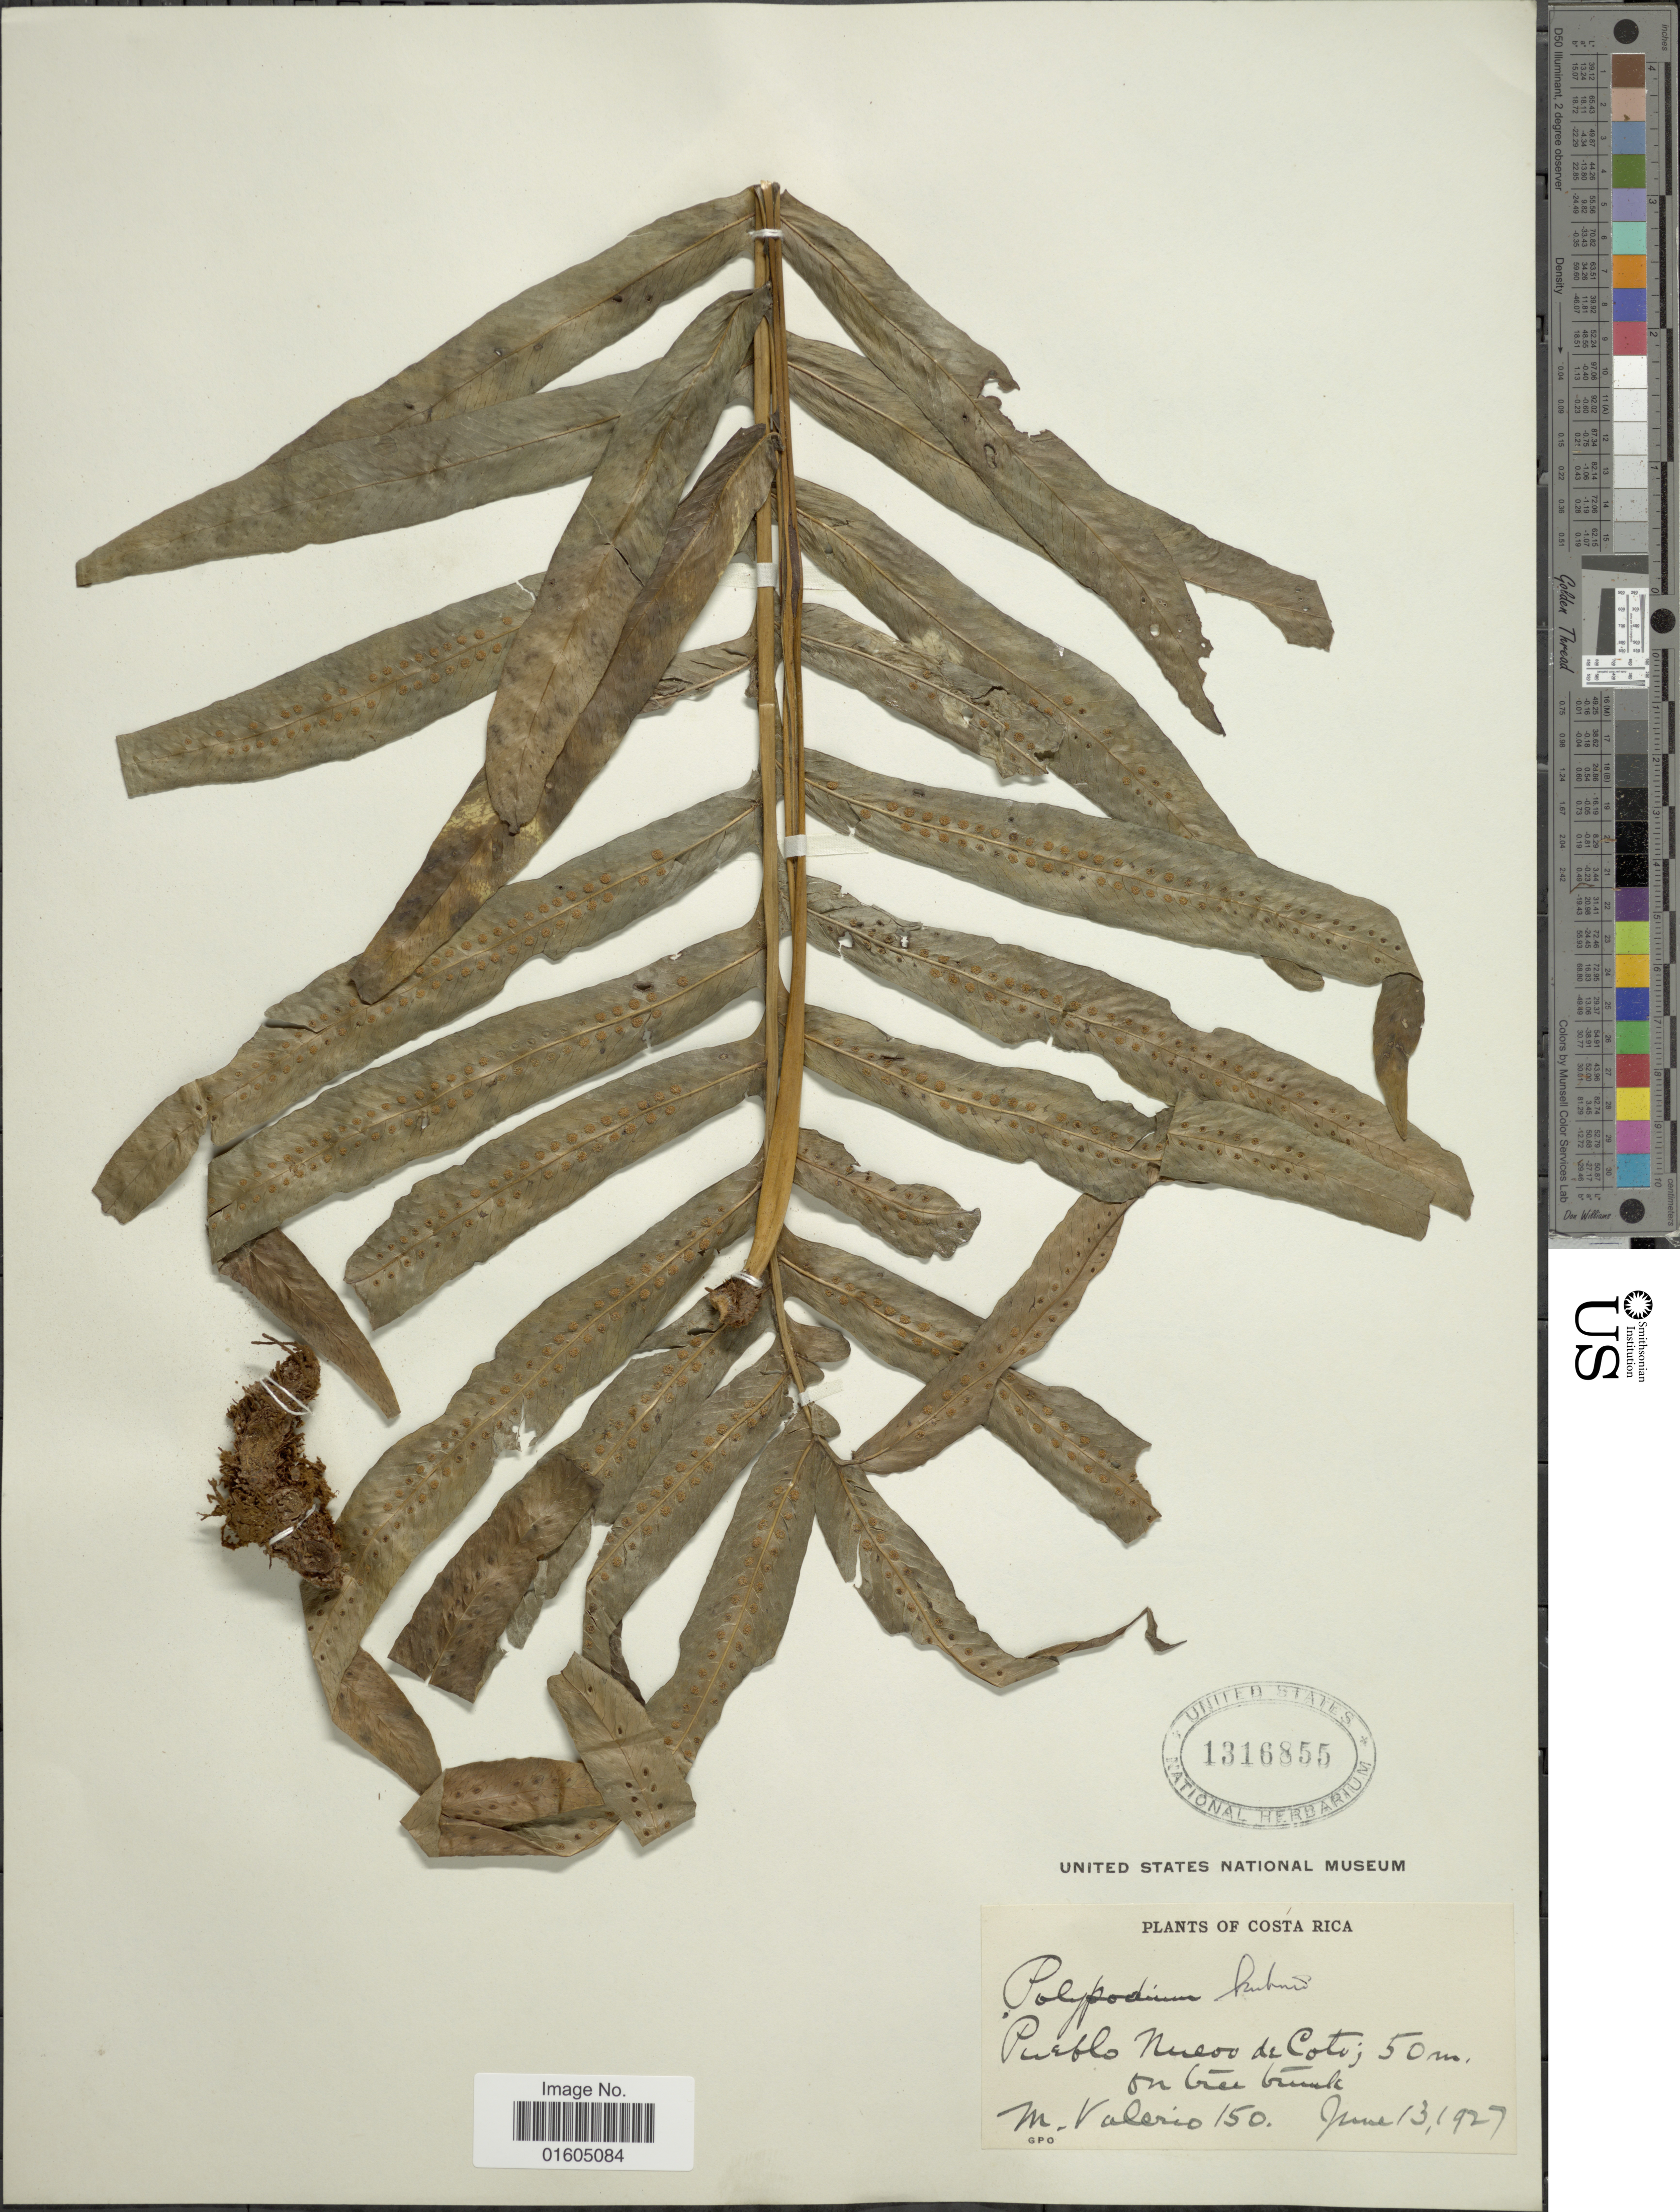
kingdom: Plantae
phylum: Tracheophyta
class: Polypodiopsida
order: Polypodiales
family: Polypodiaceae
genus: Serpocaulon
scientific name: Serpocaulon attenuatum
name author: (Humb. & Bonpl. ex Willd.) A.R. Sm.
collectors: M. Valerio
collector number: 150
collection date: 1927-06-13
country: Costa Rica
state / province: Puntarenas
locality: Pueblo Nuevo de Coto, on tree trunk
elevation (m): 50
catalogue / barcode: US 1316855